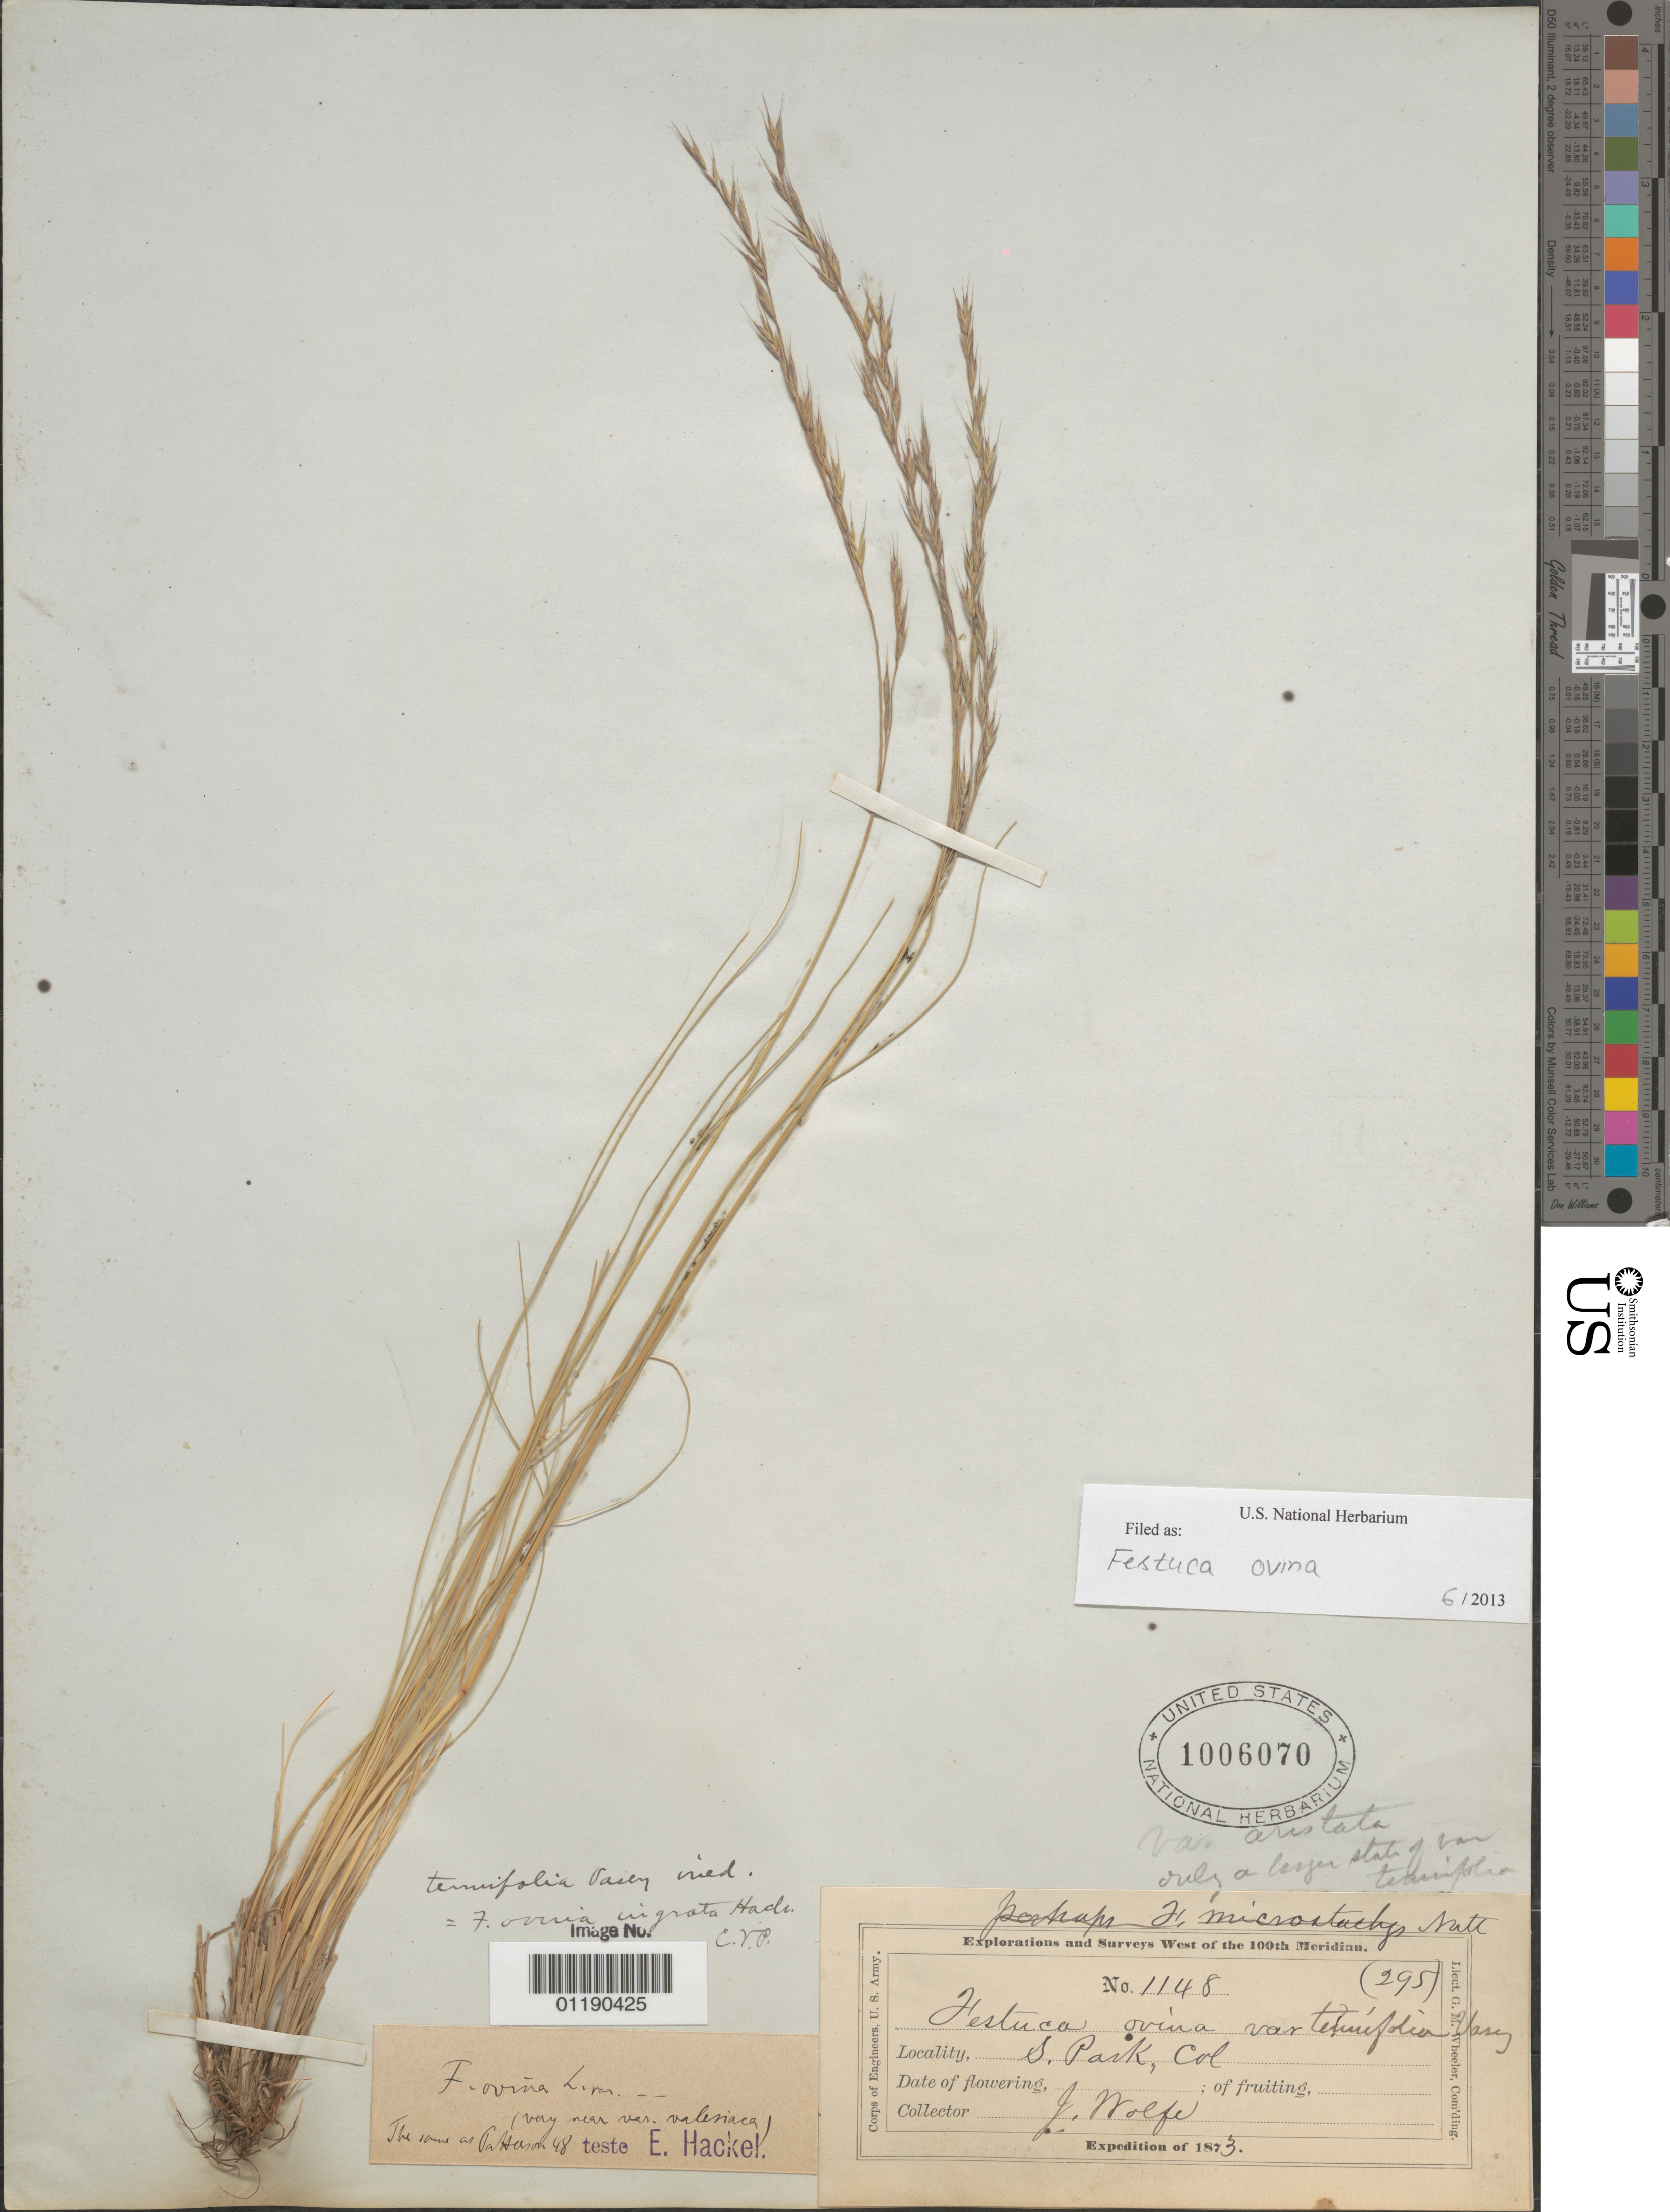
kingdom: Plantae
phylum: Tracheophyta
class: Liliopsida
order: Poales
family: Poaceae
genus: Festuca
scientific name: Festuca ovina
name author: Hack.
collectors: J. Wolf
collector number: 1148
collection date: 1873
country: United States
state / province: Colorado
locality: South Park, Col Ter.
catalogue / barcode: US 1006070